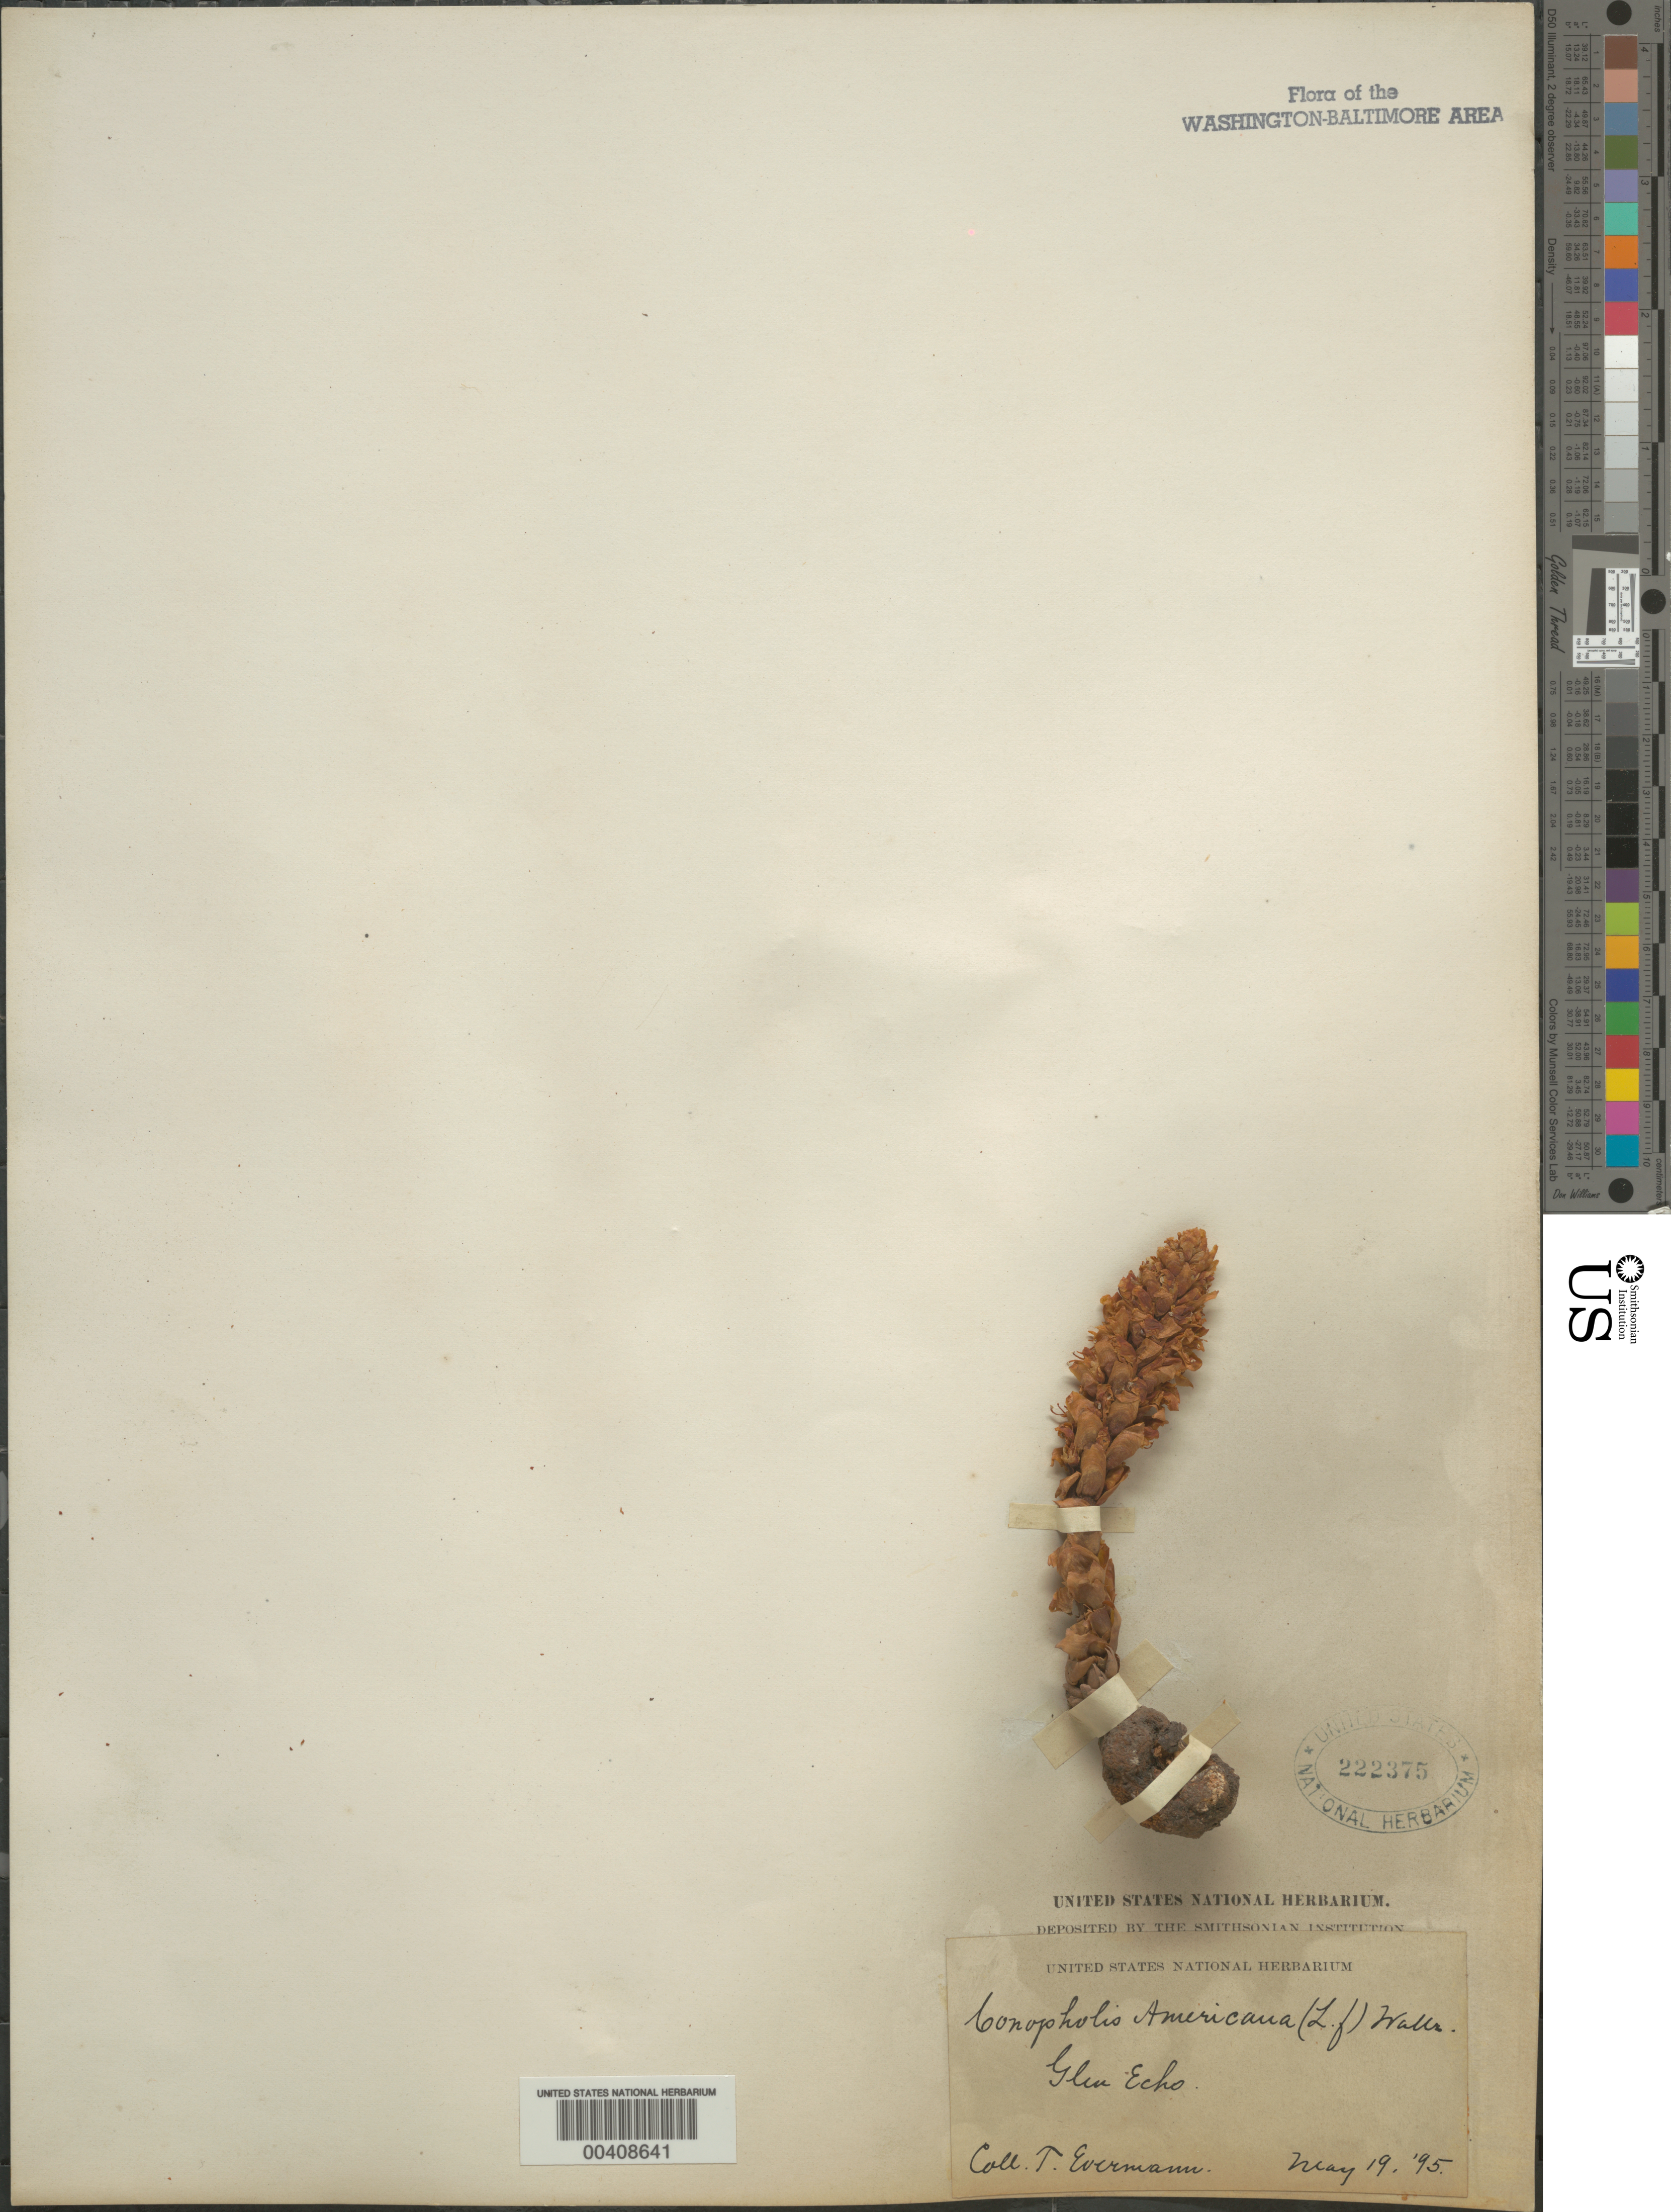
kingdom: Plantae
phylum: Tracheophyta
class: Magnoliopsida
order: Lamiales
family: Orobanchaceae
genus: Conopholis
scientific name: Conopholis americana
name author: (L. f.) Wallr.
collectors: T. Evermann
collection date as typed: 19 May 1895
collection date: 1895-05-19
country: United States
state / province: Maryland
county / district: Montgomery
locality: Glen Echo C. & O. Canal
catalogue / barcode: US 222375